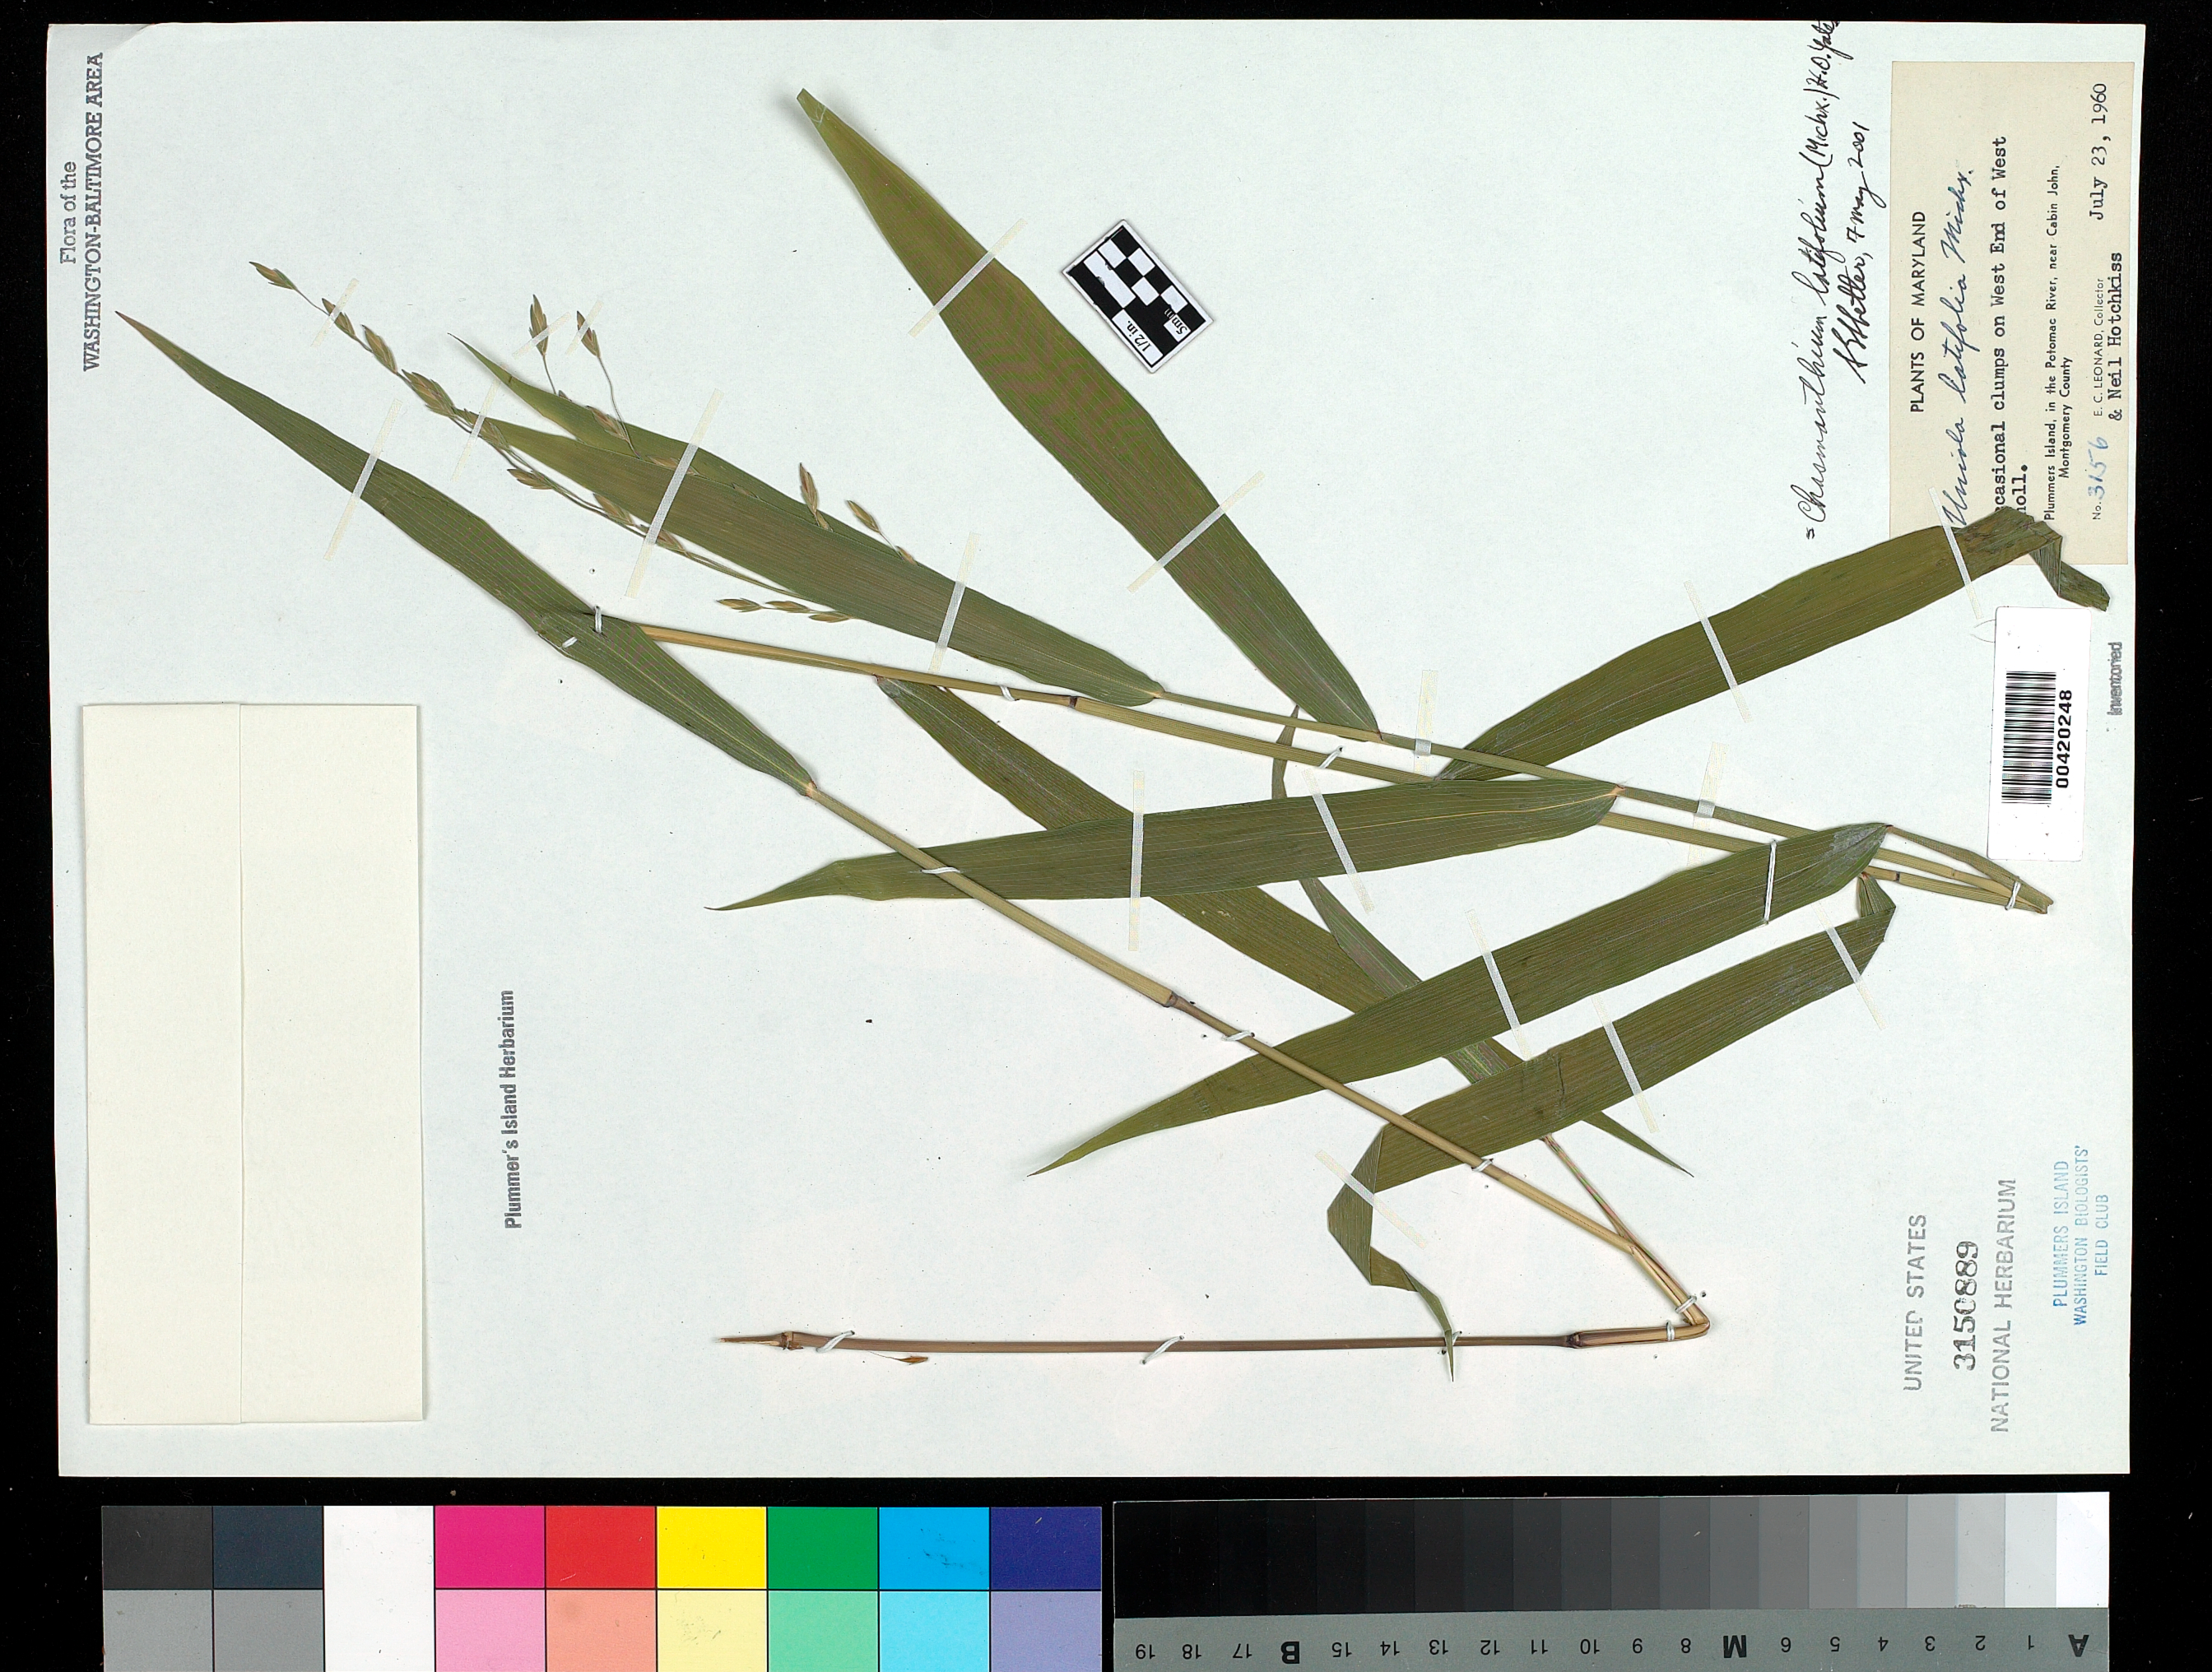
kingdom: Plantae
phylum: Tracheophyta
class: Liliopsida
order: Poales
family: Poaceae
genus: Chasmanthium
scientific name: Chasmanthium latifolium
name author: (Michx.) H.O. Yates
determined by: Shetler, Stanwyn G., (US), NMNH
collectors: E. C. Leonard & N. Hotchkiss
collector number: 3156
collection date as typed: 23 Jul 1960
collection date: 1960-07-23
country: United States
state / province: Maryland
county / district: Montgomery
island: Plummers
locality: Plummer's Island; west end of west knoll C. & O. Canal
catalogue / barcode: US 3150889